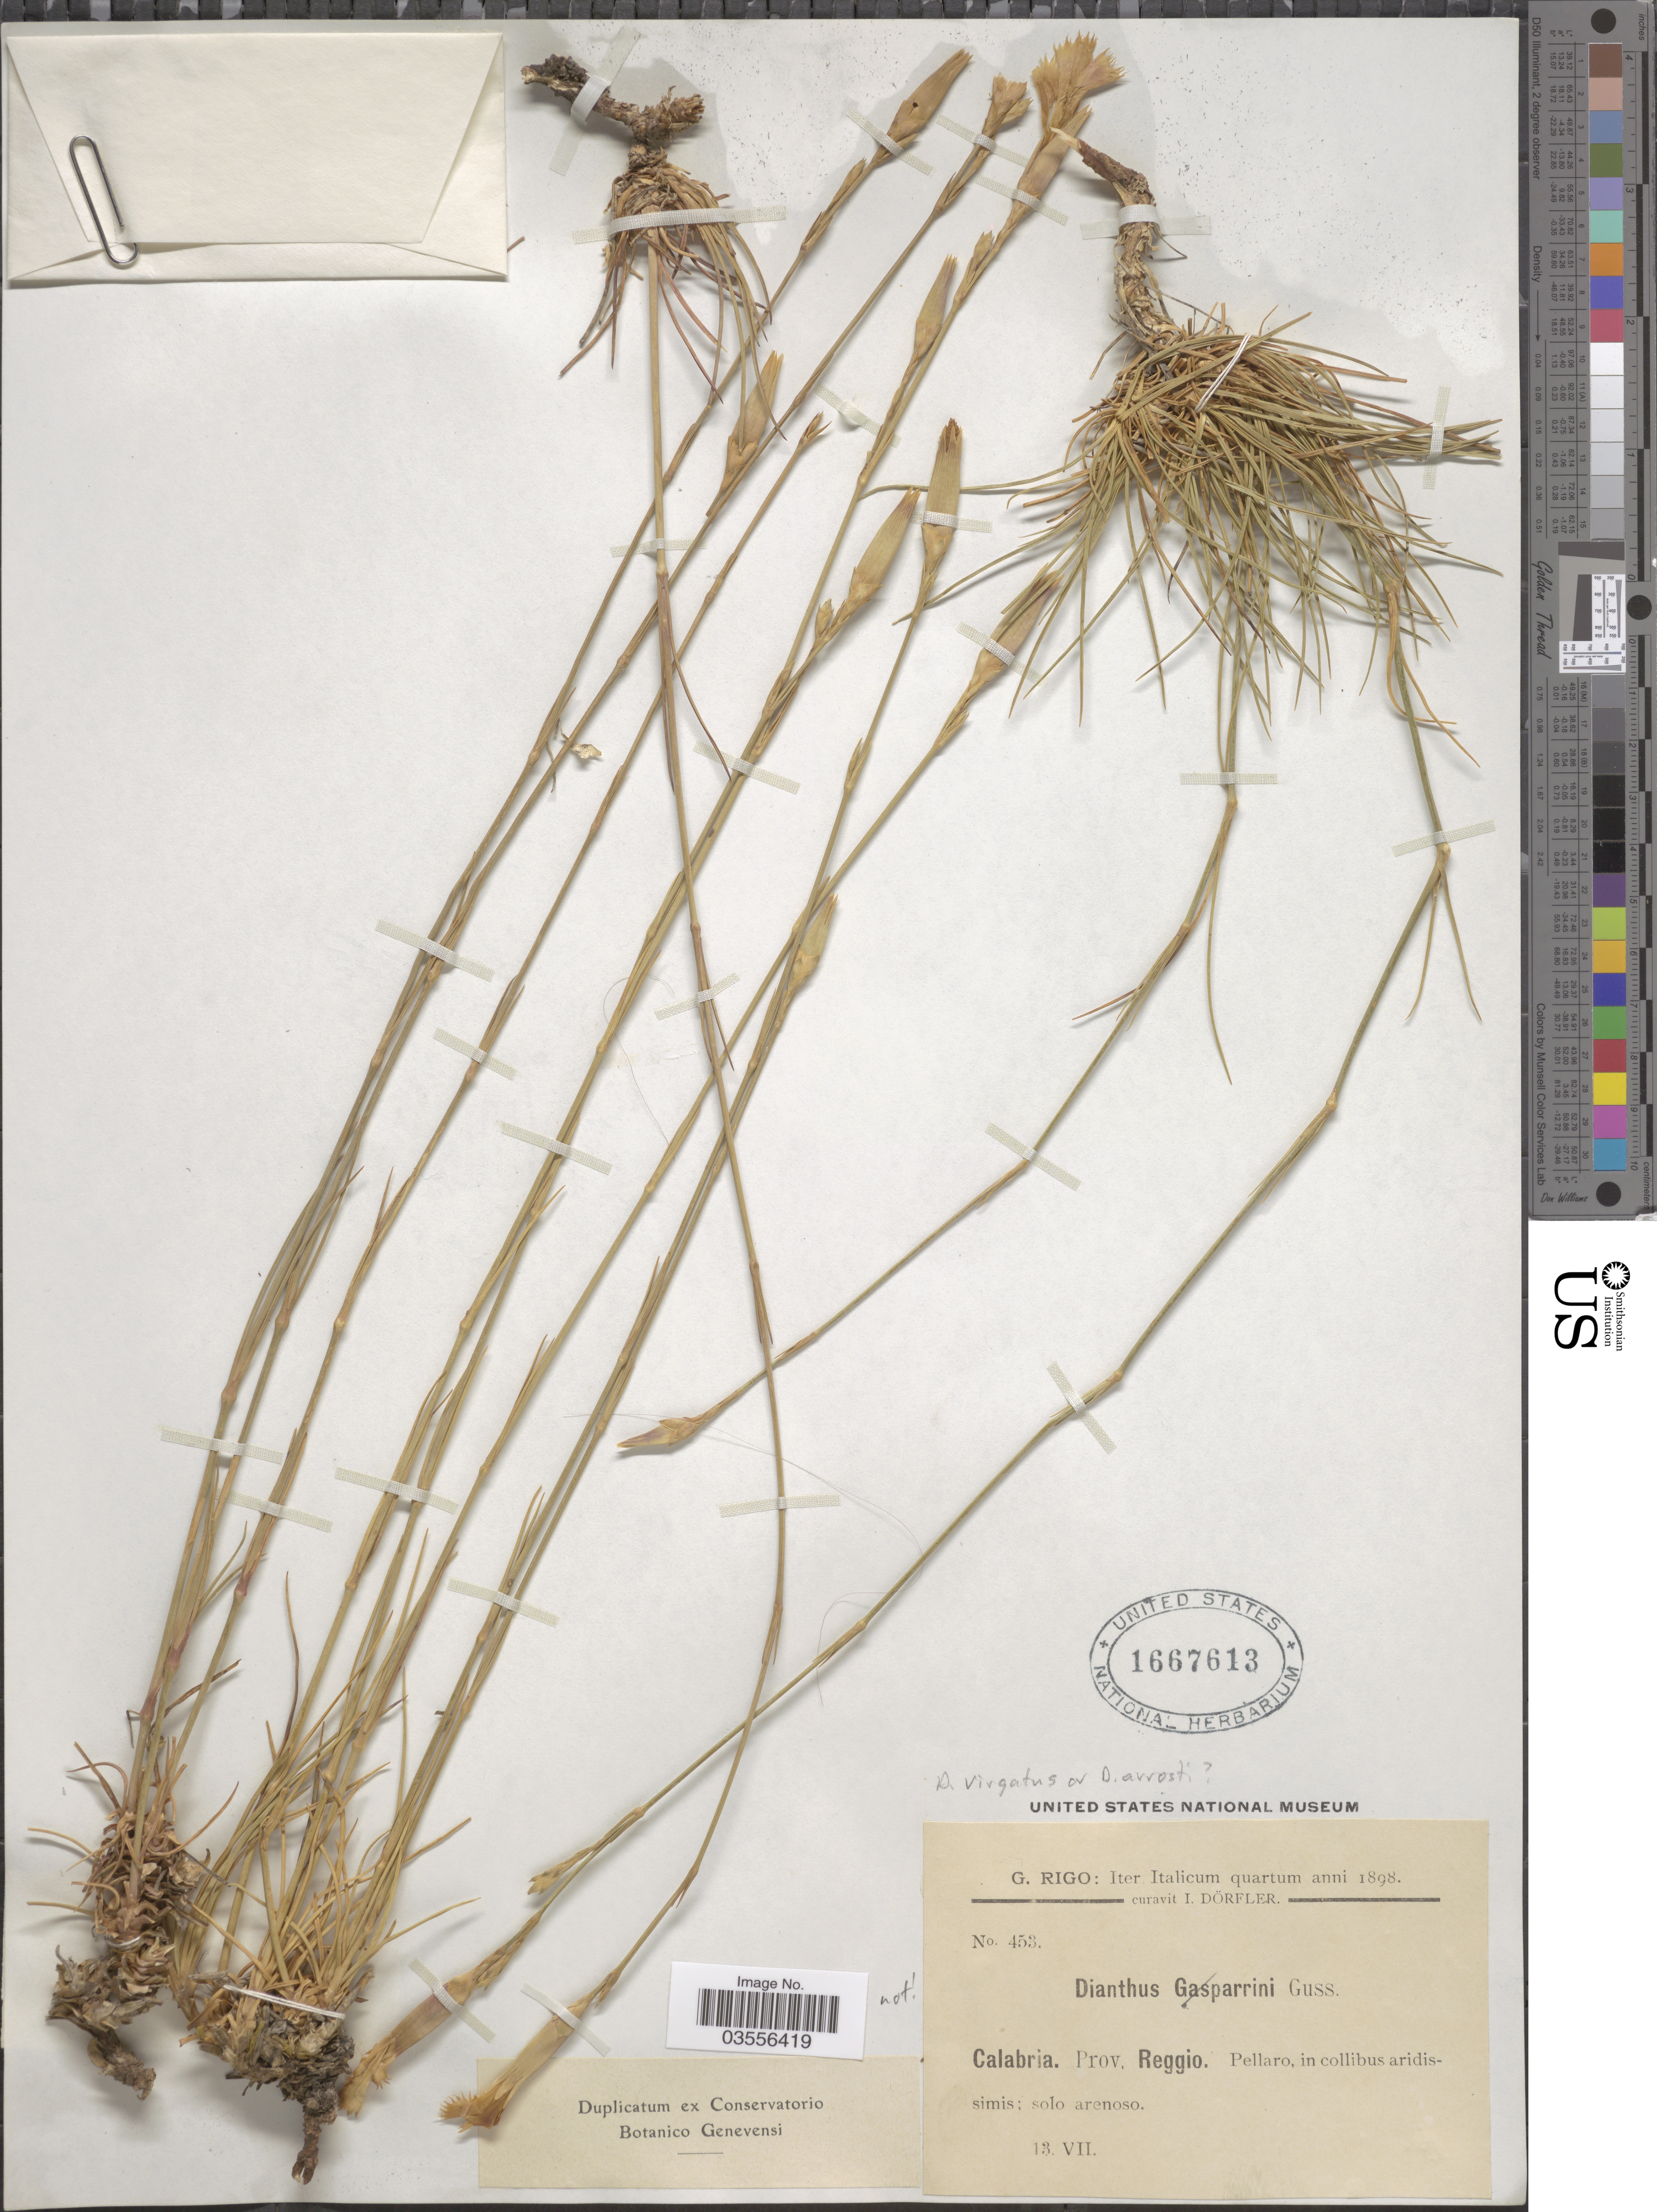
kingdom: Plantae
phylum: Tracheophyta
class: Magnoliopsida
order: Caryophyllales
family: Caryophyllaceae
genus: Dianthus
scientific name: Dianthus gasparrinii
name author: Gussone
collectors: G. Rigo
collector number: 453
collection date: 1898-07-13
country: Italy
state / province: Calabria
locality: Prov. Reggio. Pellaro, in collibus aridisimis.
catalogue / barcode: US 1667613